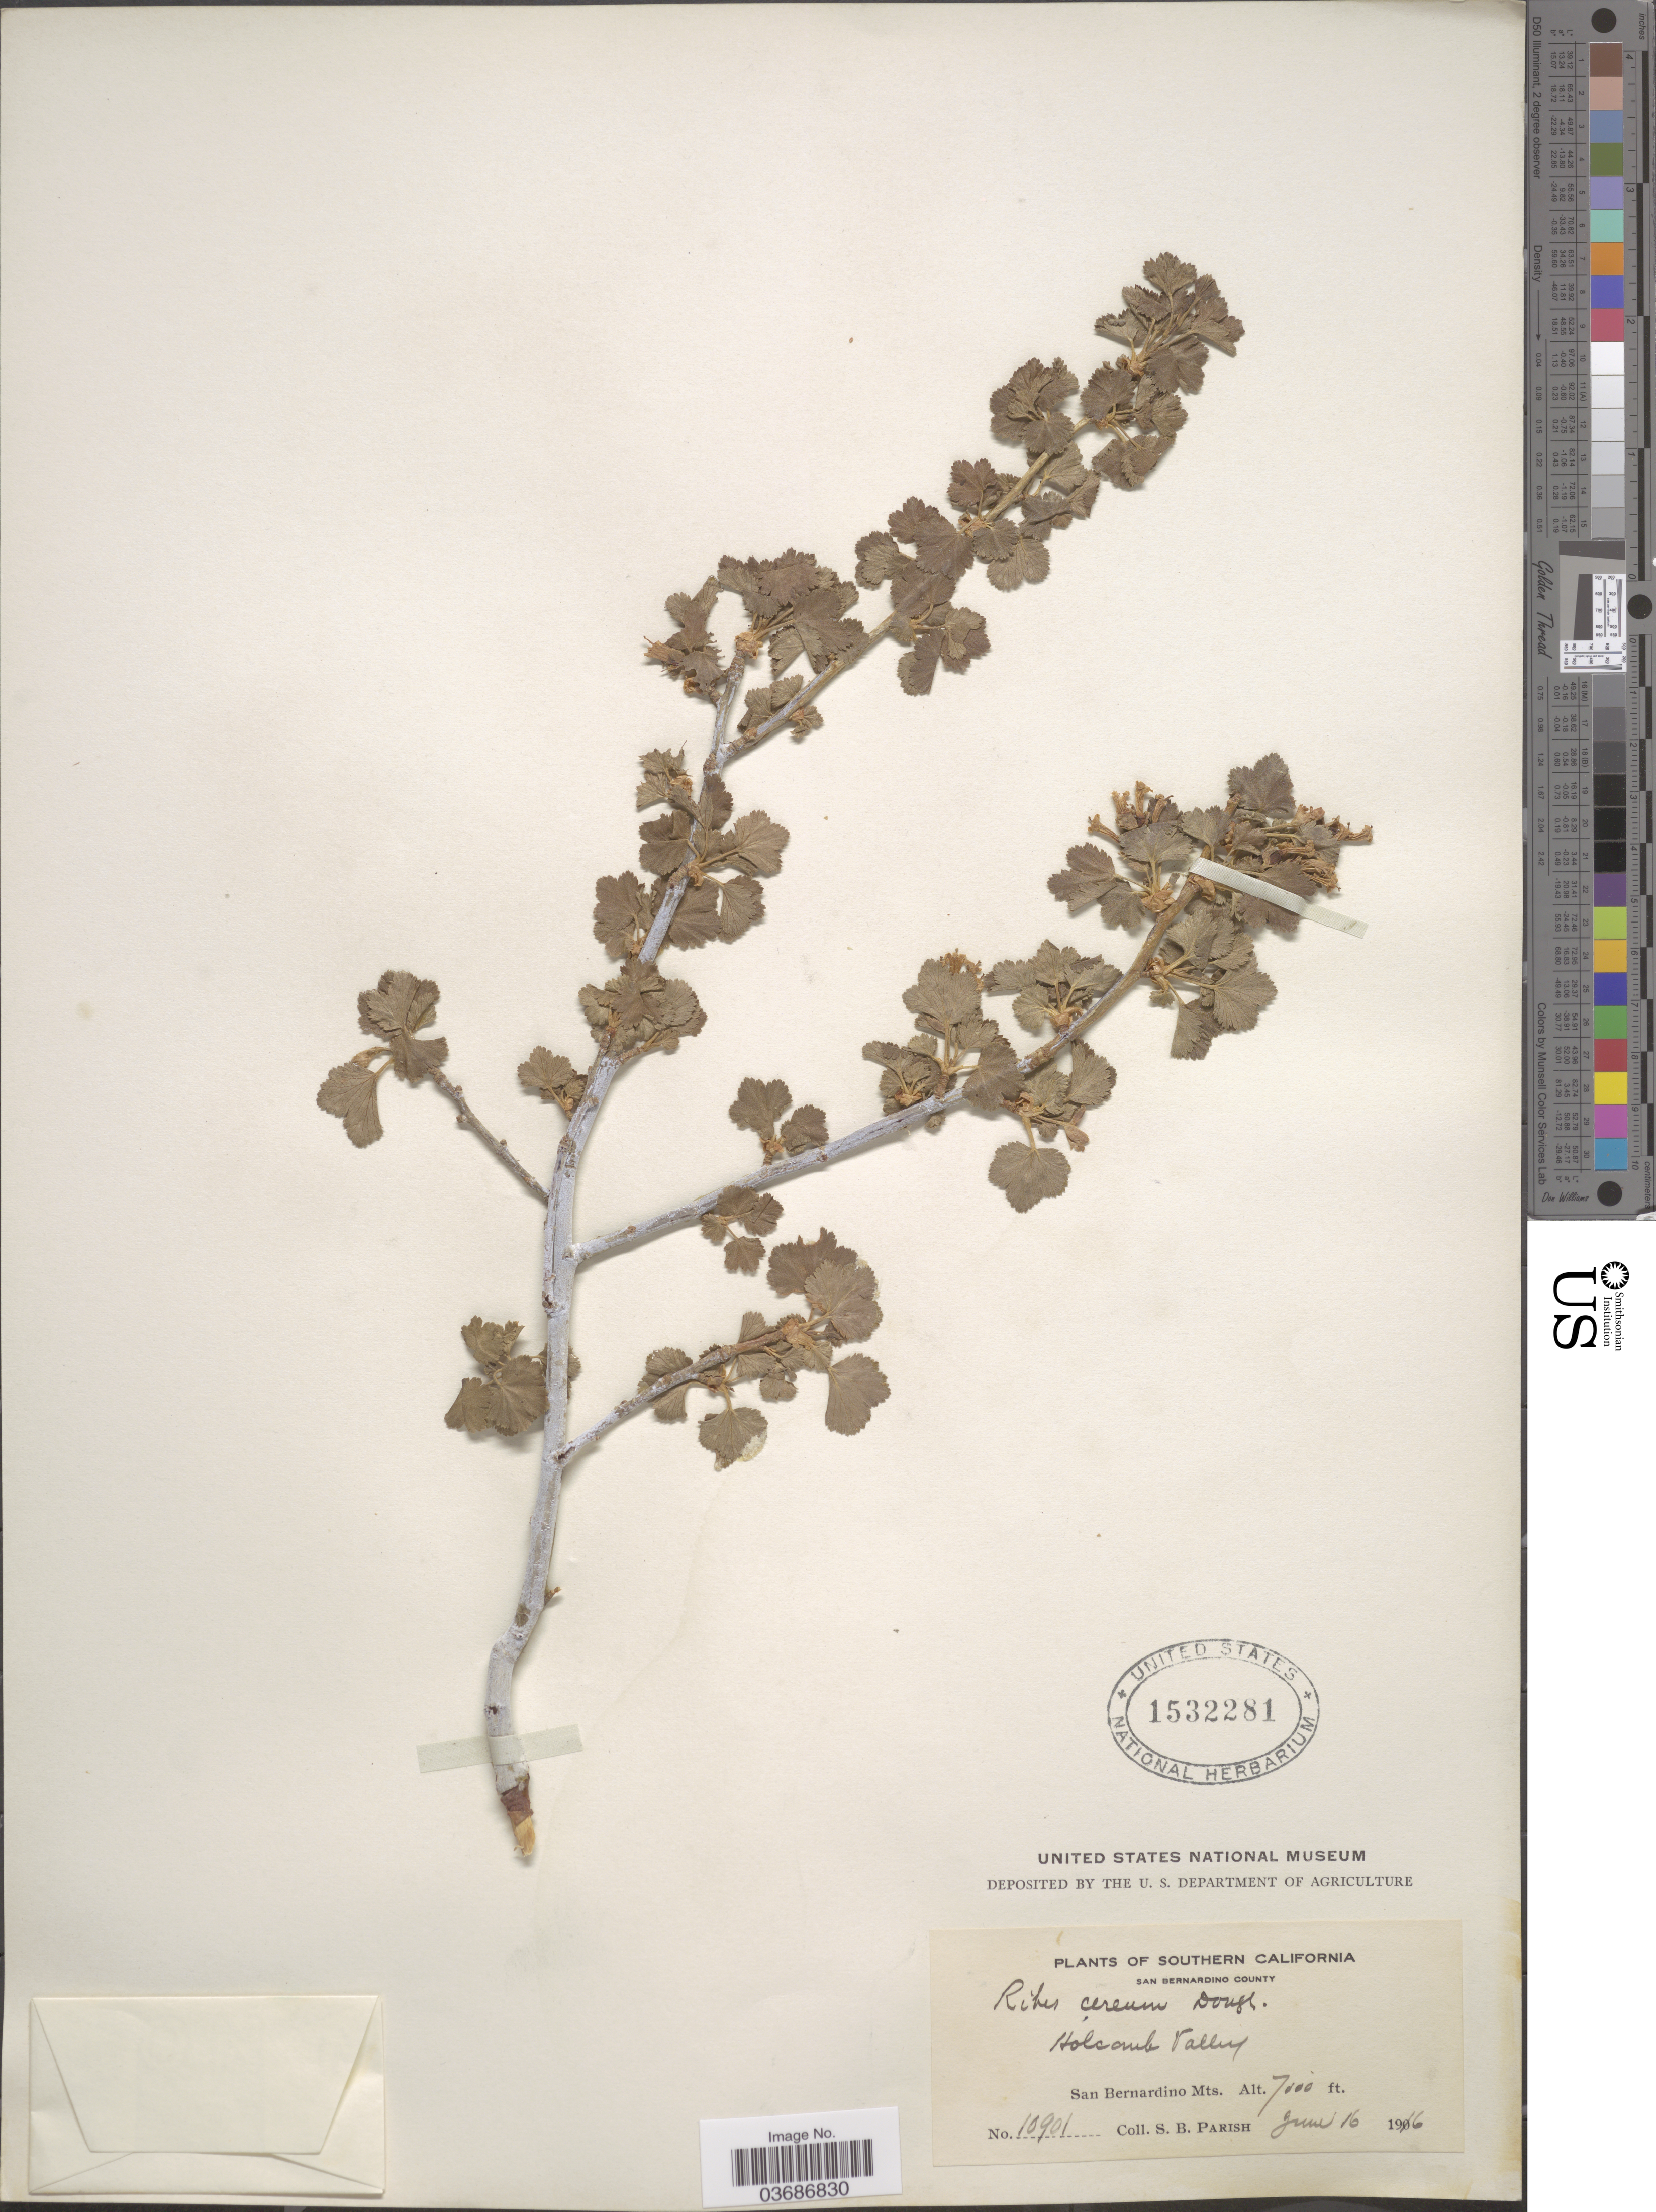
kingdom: Plantae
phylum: Tracheophyta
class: Magnoliopsida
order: Saxifragales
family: Grossulariaceae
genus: Ribes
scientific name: Ribes cereum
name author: Douglas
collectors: S. B. Parish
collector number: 10901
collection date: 1916-06-16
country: United States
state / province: California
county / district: San Bernardino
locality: Southern California. San Bernardino County. Holcomb Valley. San Bernardino Mts.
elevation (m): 2134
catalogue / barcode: US 1532281